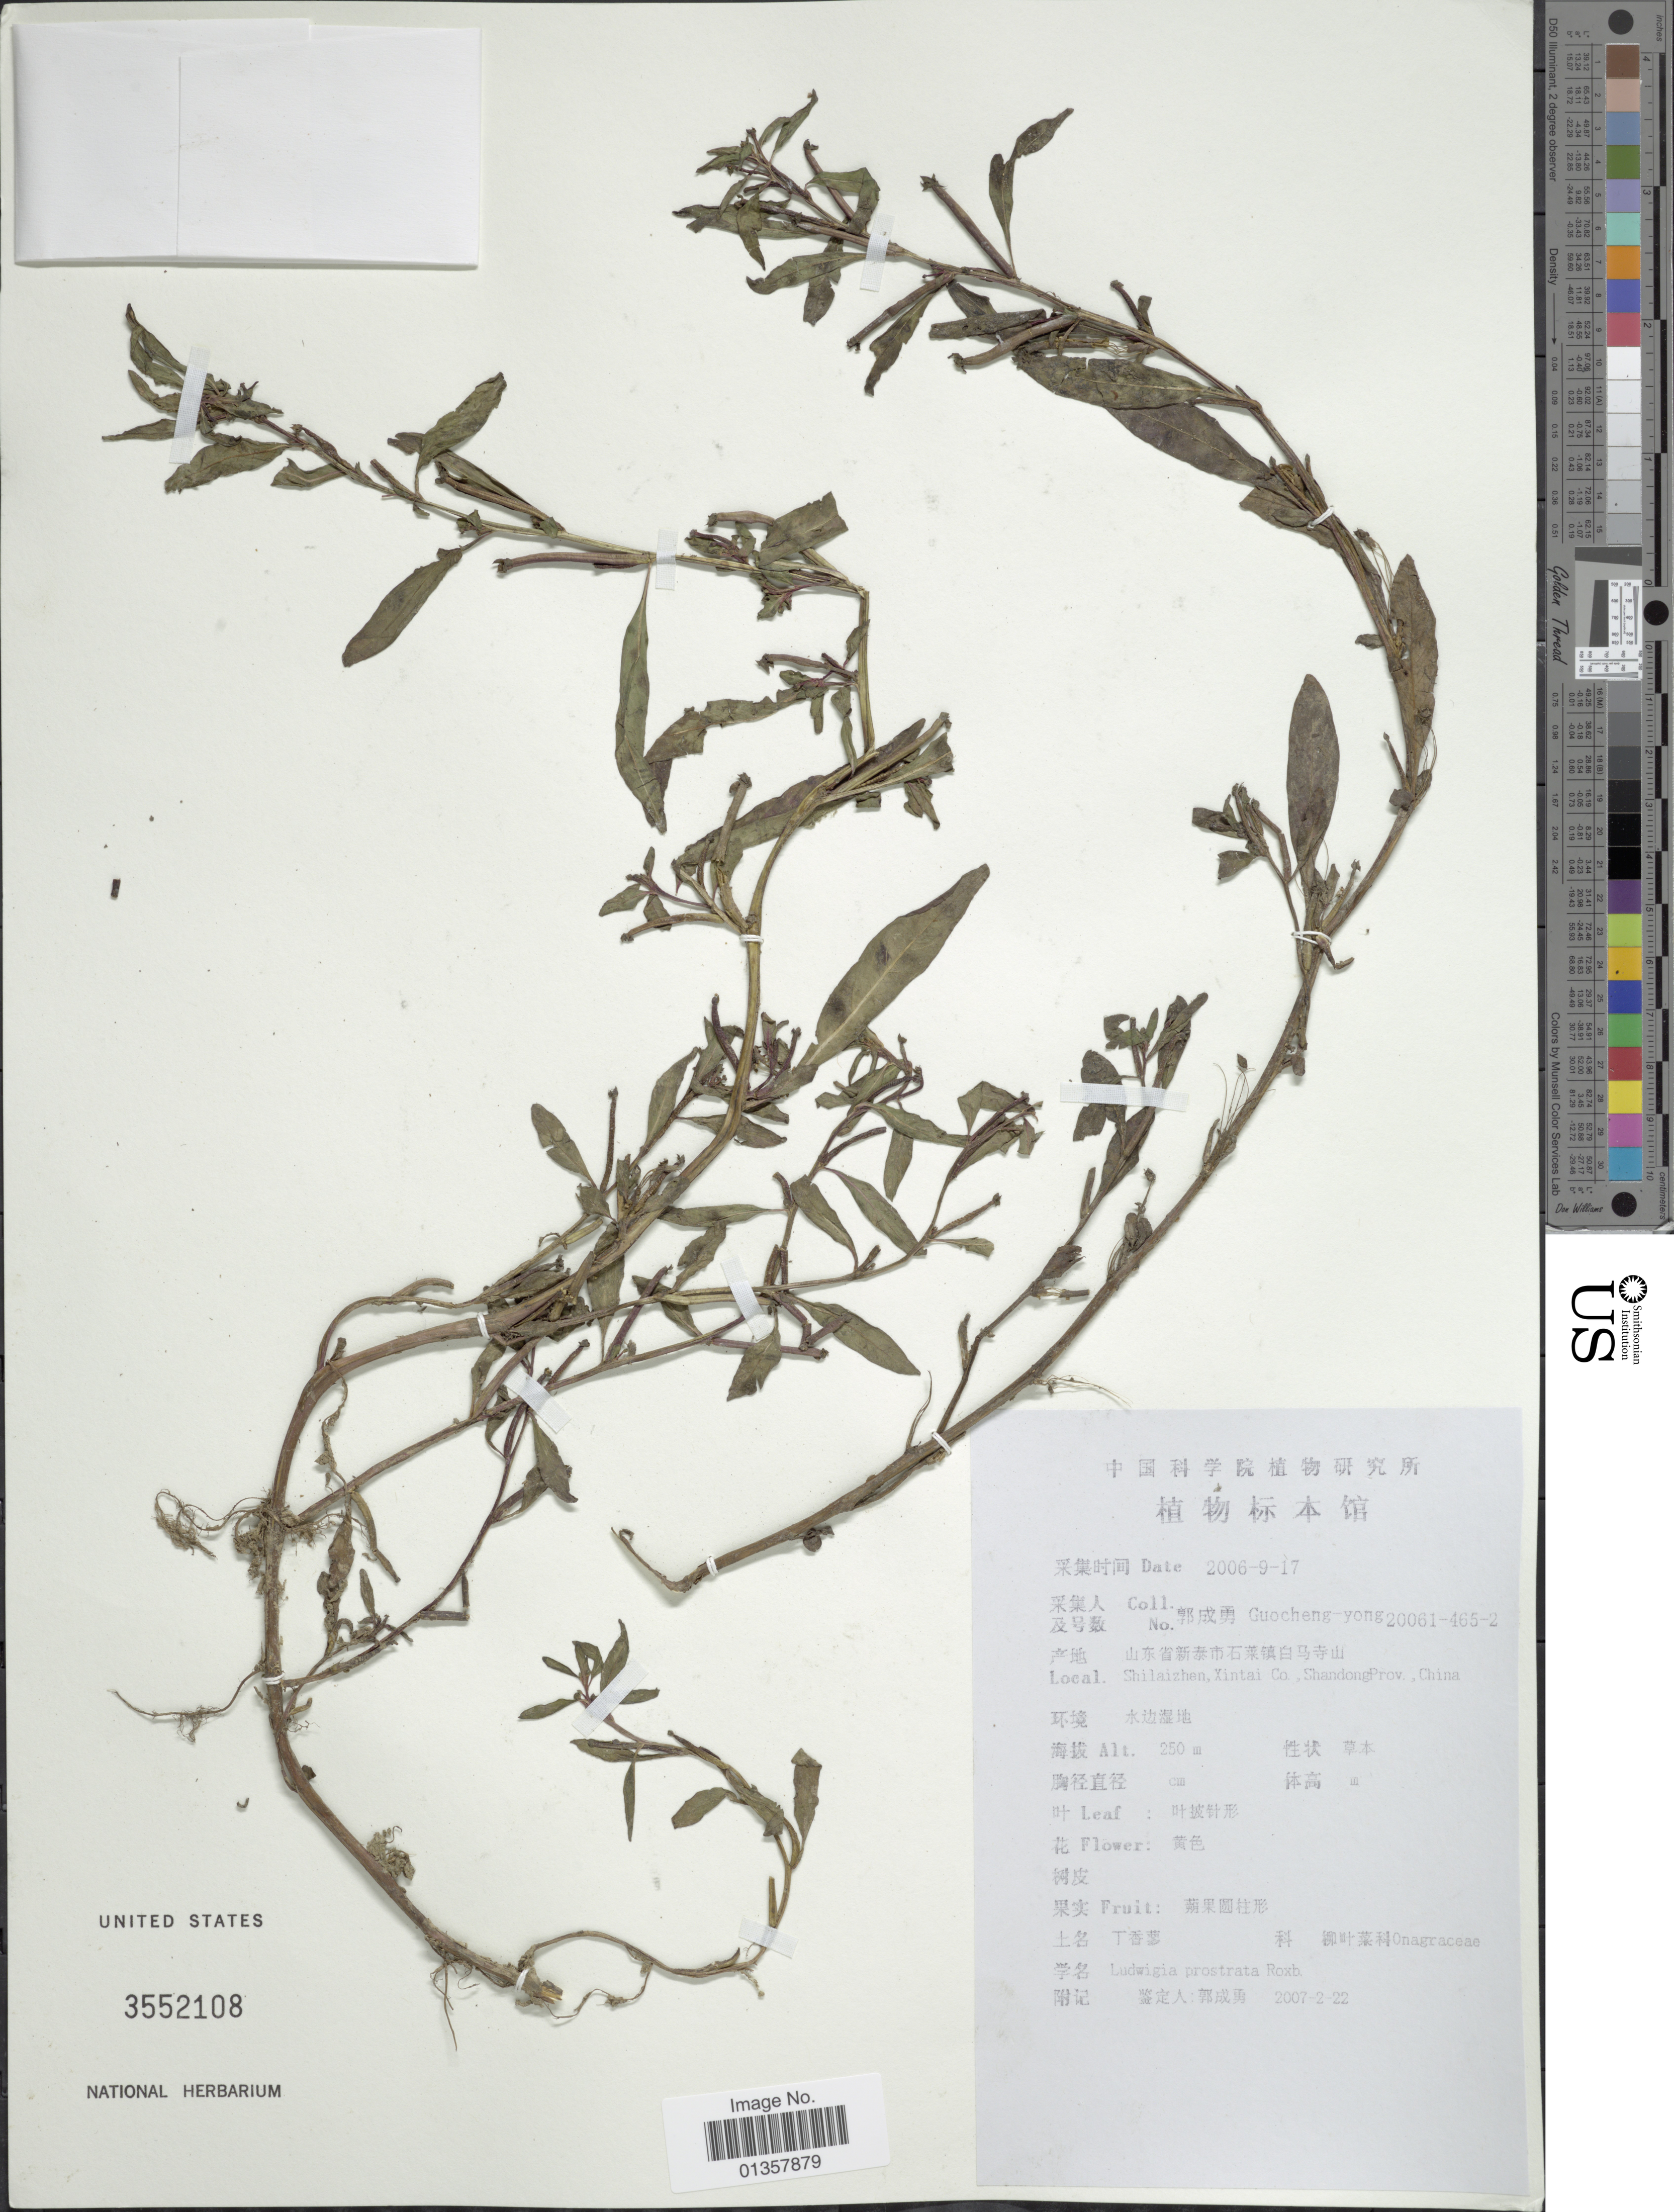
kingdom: Plantae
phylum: Tracheophyta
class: Magnoliopsida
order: Myrtales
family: Onagraceae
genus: Ludwigia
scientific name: Ludwigia prostrata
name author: Roxb.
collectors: Guo cheng-yong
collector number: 20061-465-2*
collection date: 2006-09-17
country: China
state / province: Shandong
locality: Shilaizhen, Xintai Co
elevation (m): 250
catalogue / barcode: US 3552108